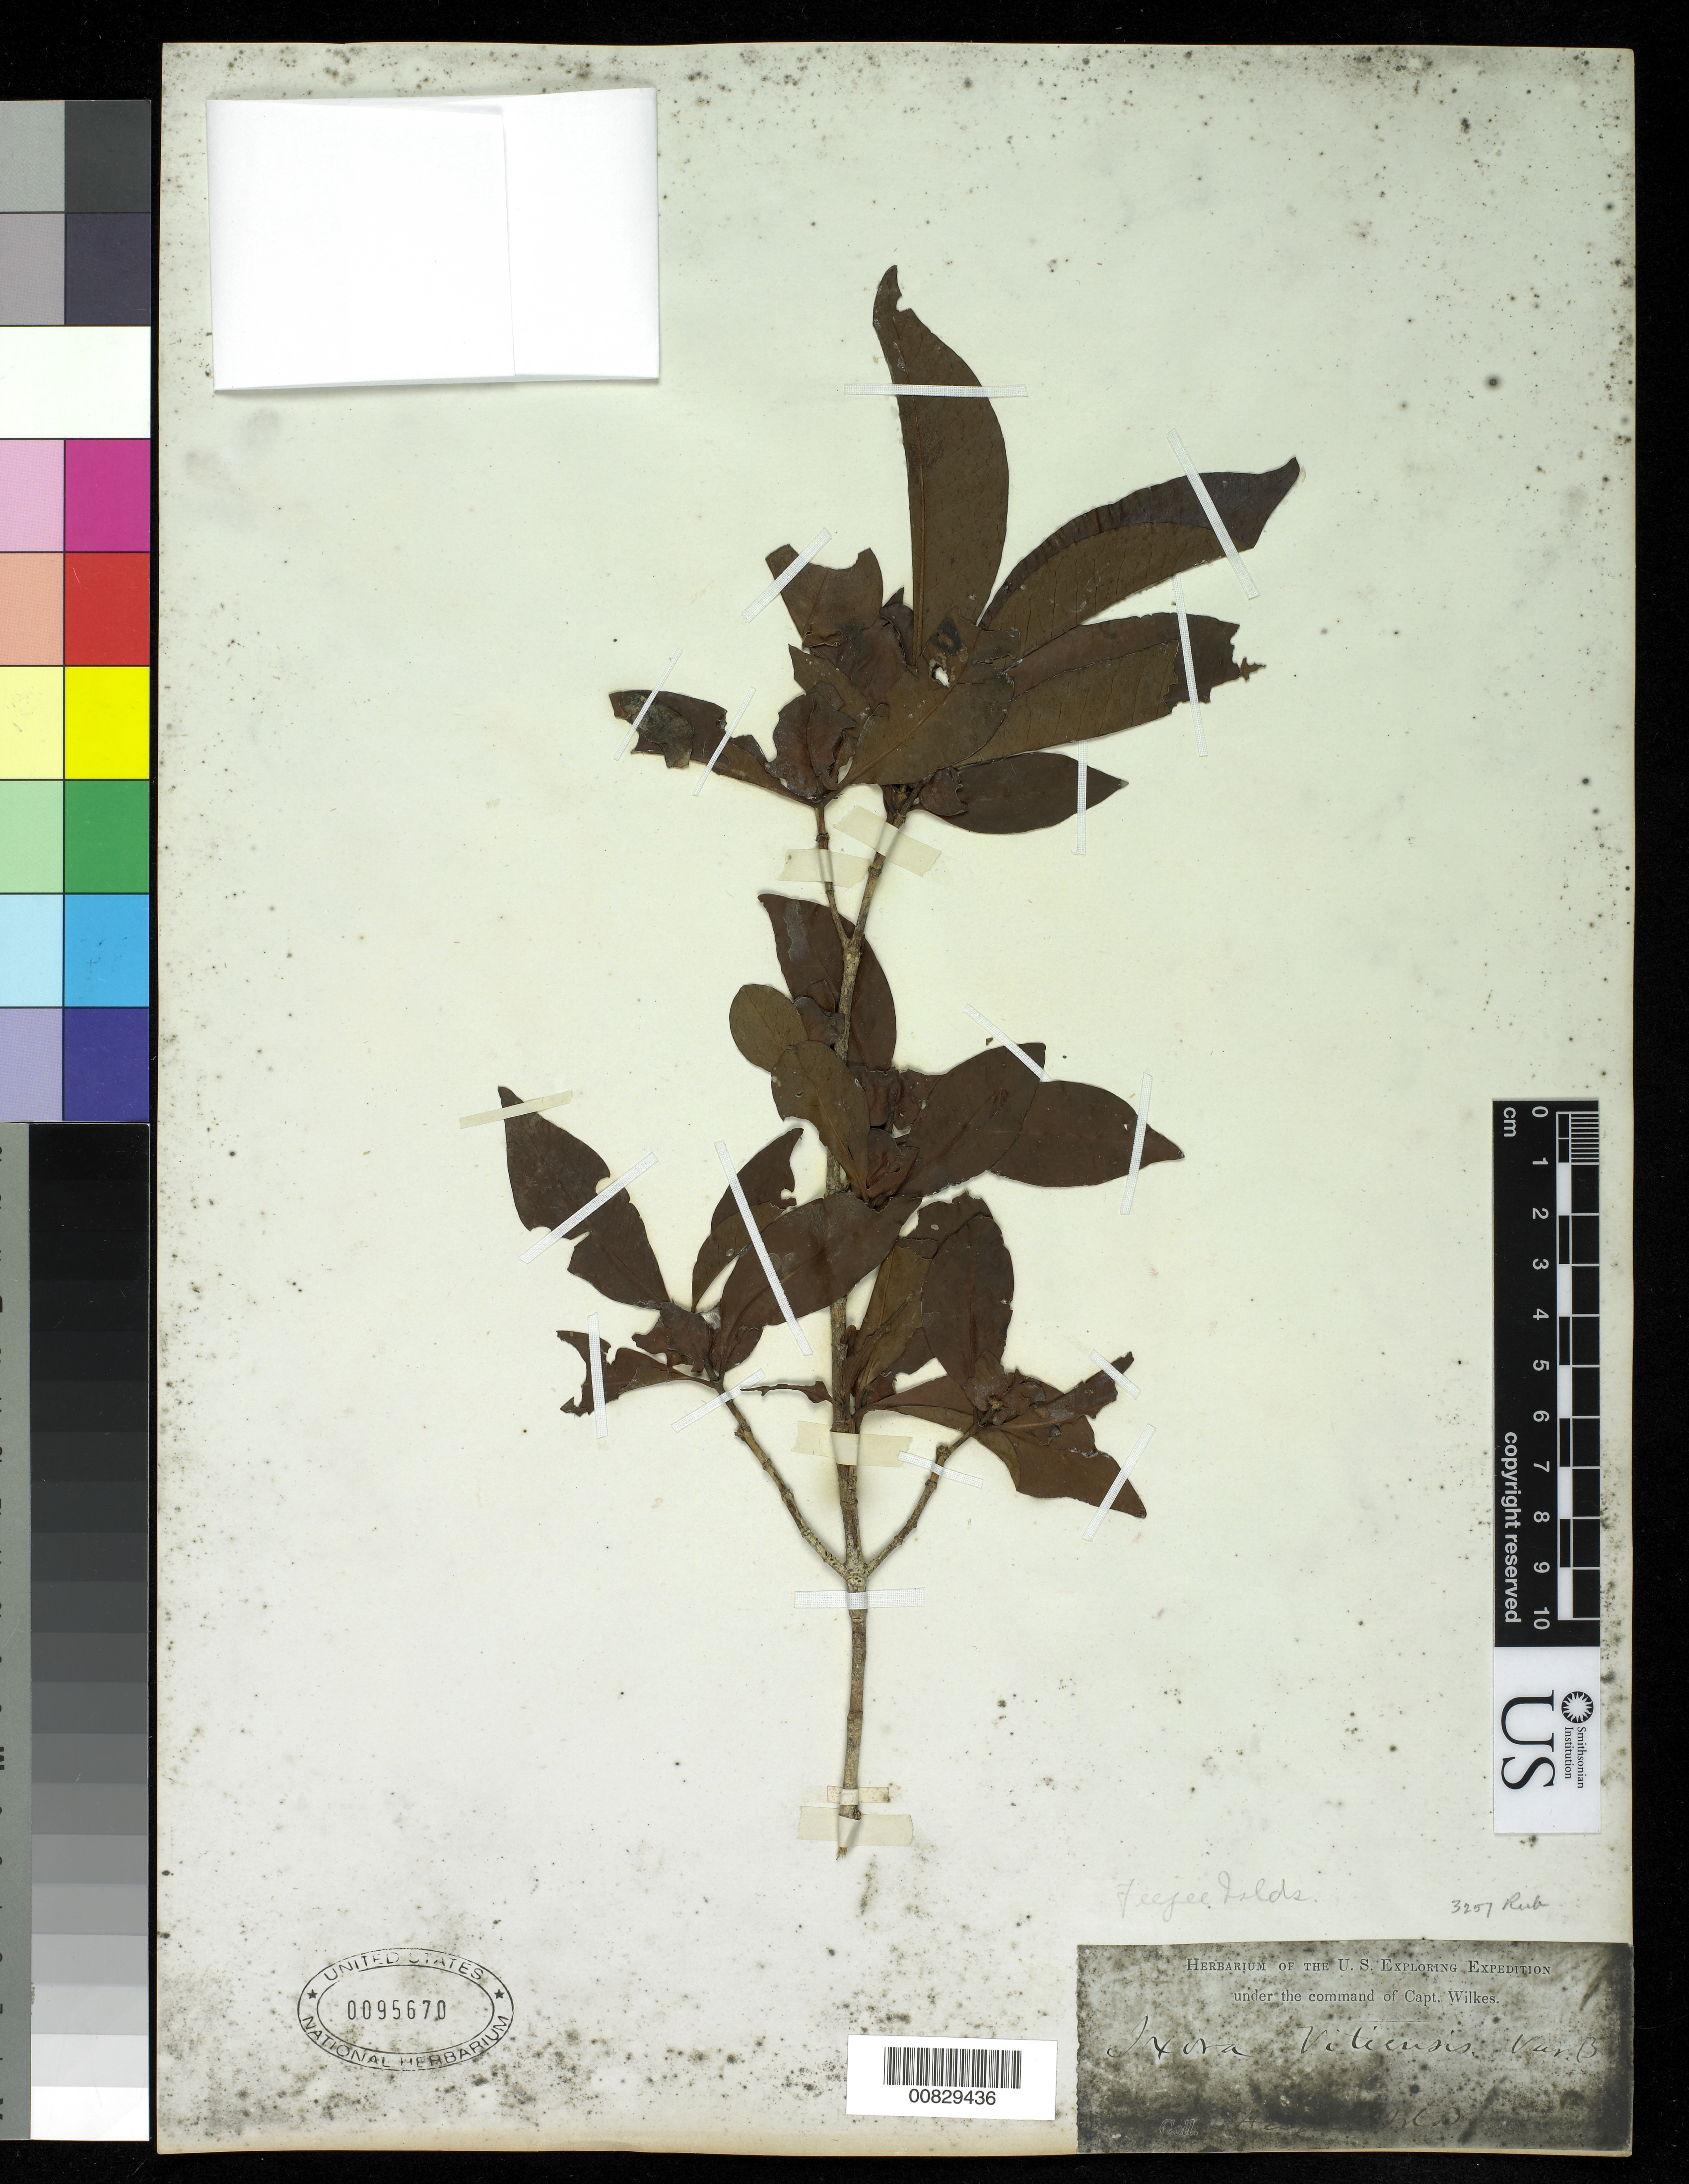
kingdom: Plantae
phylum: Tracheophyta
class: Magnoliopsida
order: Gentianales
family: Rubiaceae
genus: Ixora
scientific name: Ixora vitiensis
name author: A. Gray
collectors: Wilkes Explor. Exped.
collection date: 1838/1842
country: Fiji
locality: Feejee Islands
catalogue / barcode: US 95670